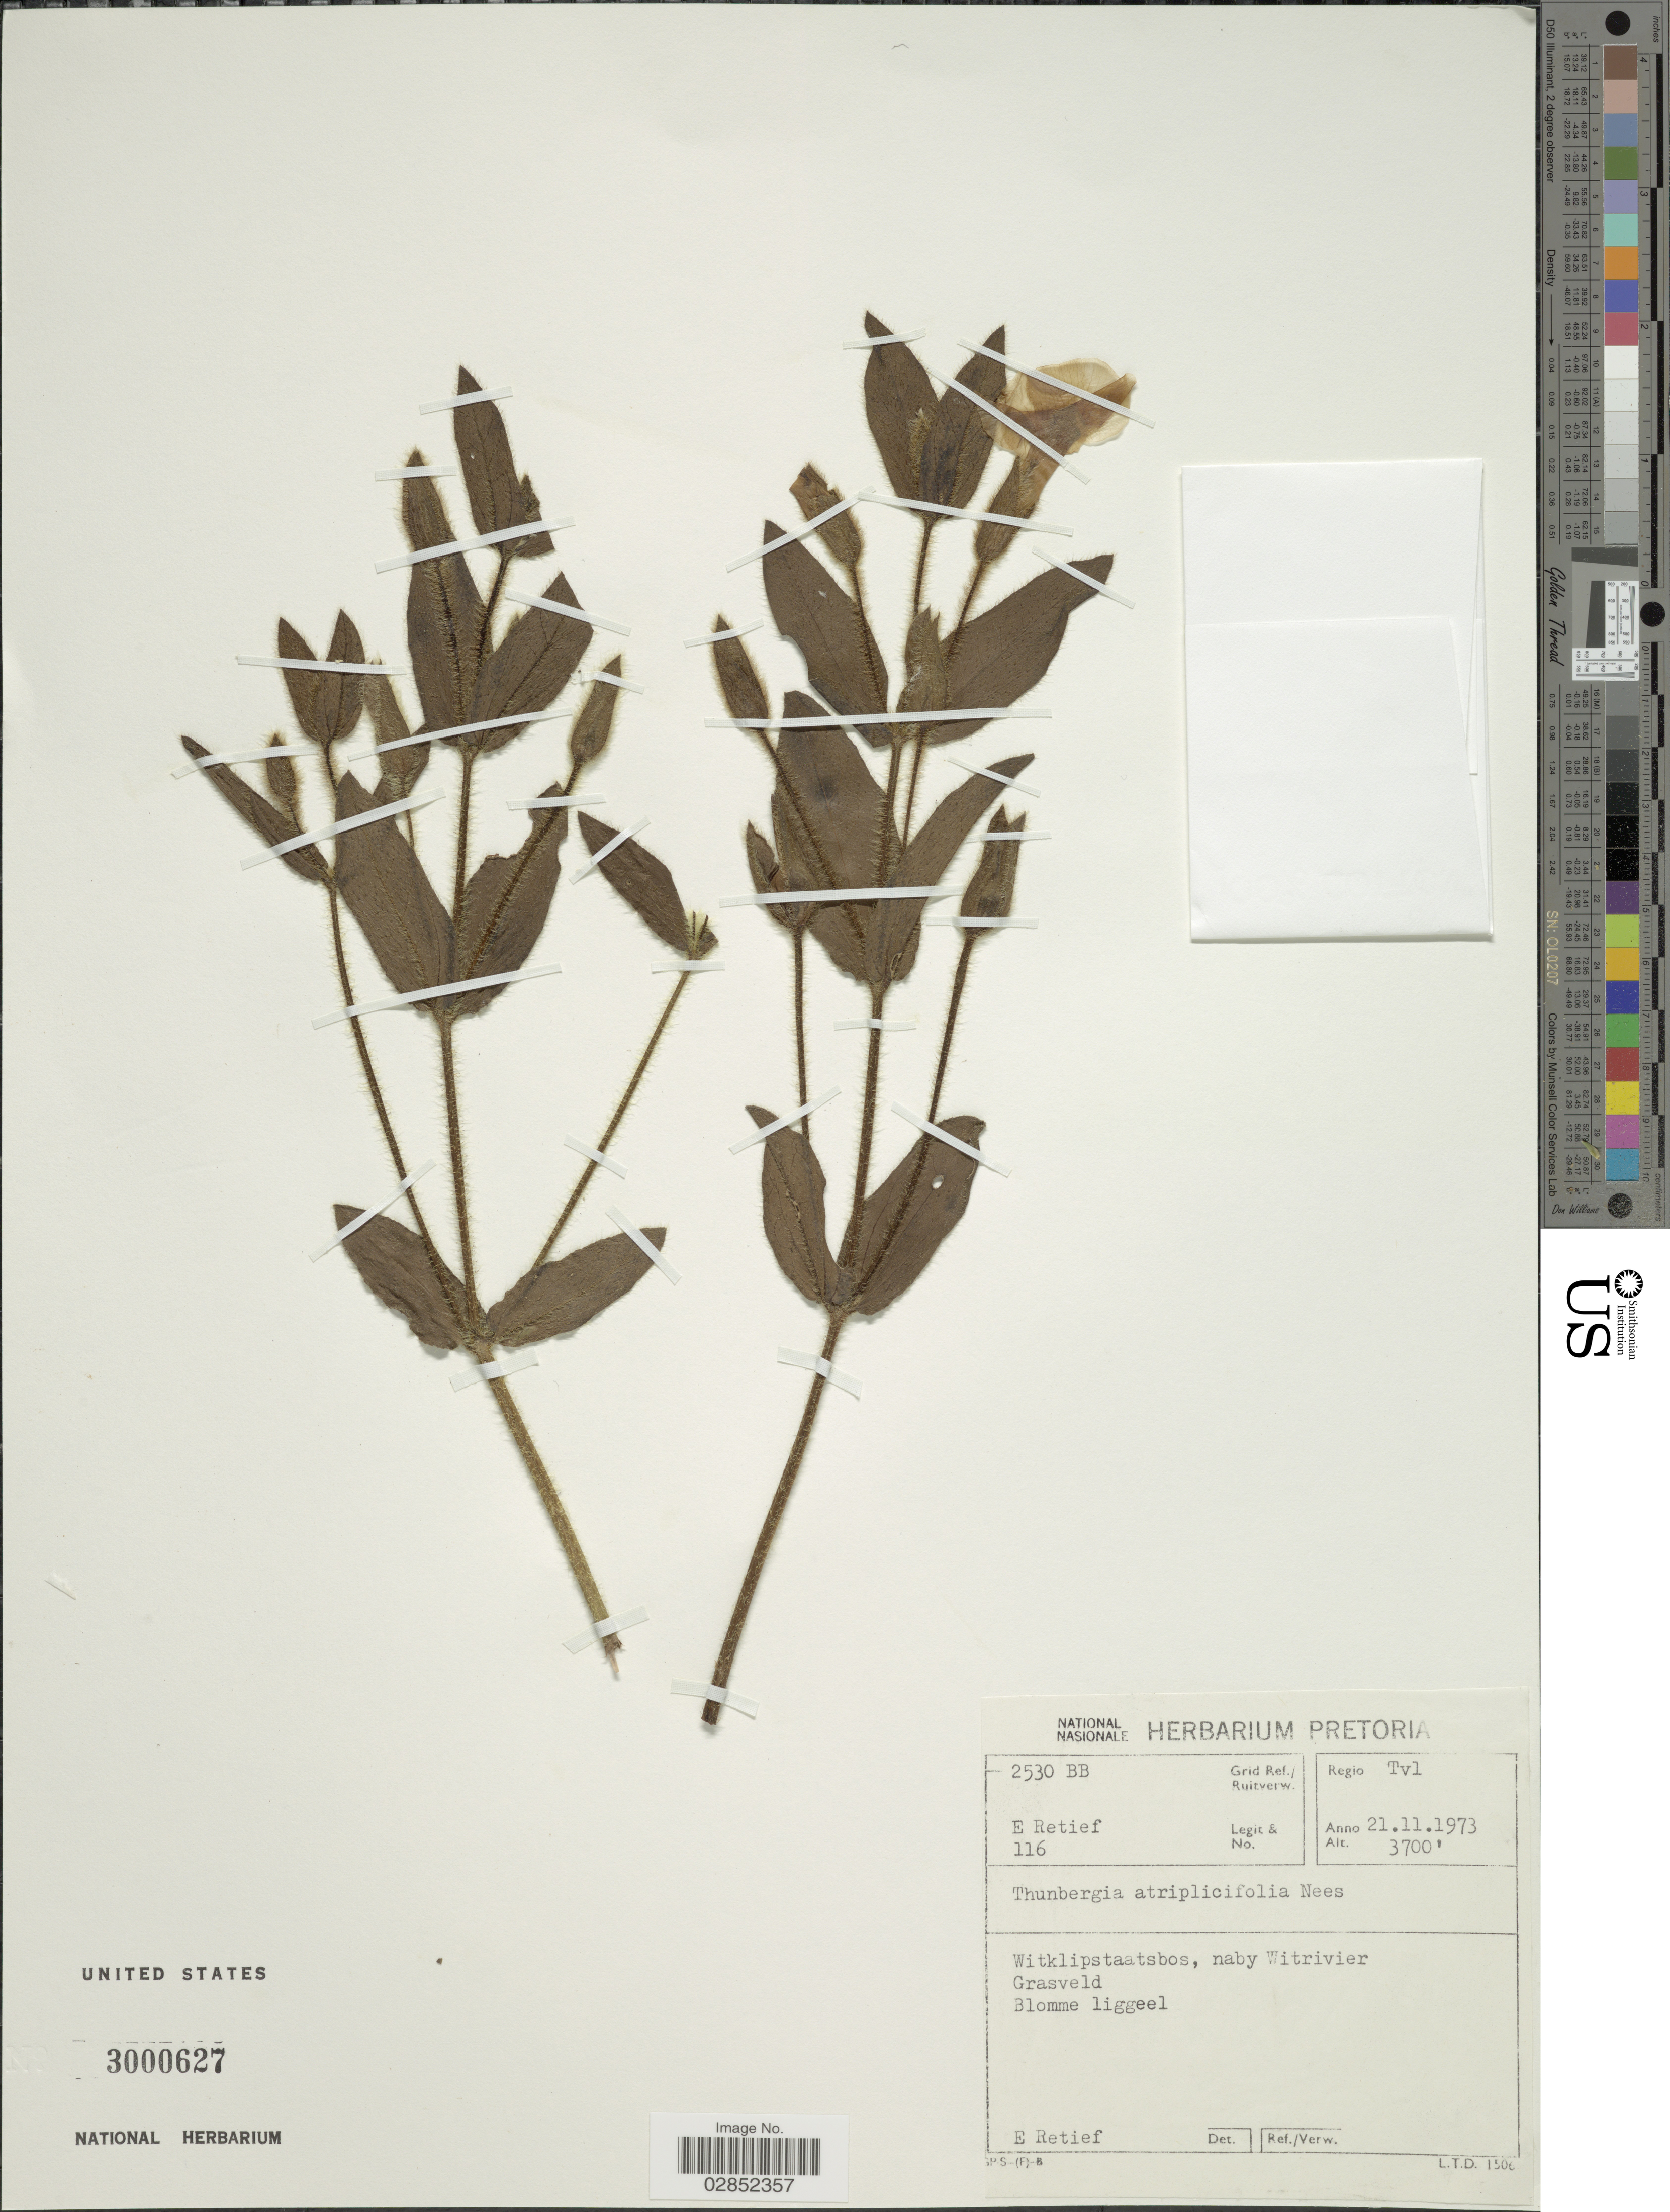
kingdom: Plantae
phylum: Tracheophyta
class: Magnoliopsida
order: Lamiales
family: Acanthaceae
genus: Thunbergia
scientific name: Thunbergia atriplicifolia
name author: E. Mey. ex Nees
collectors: E. Retief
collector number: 116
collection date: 1973-11-21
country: South Africa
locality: Regio Tvl, Grid Ref./Ruitverw. 2530 BB, Witklipstaatsbos, naby Witrivier, Grasveld.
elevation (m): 1128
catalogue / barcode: US 3000627